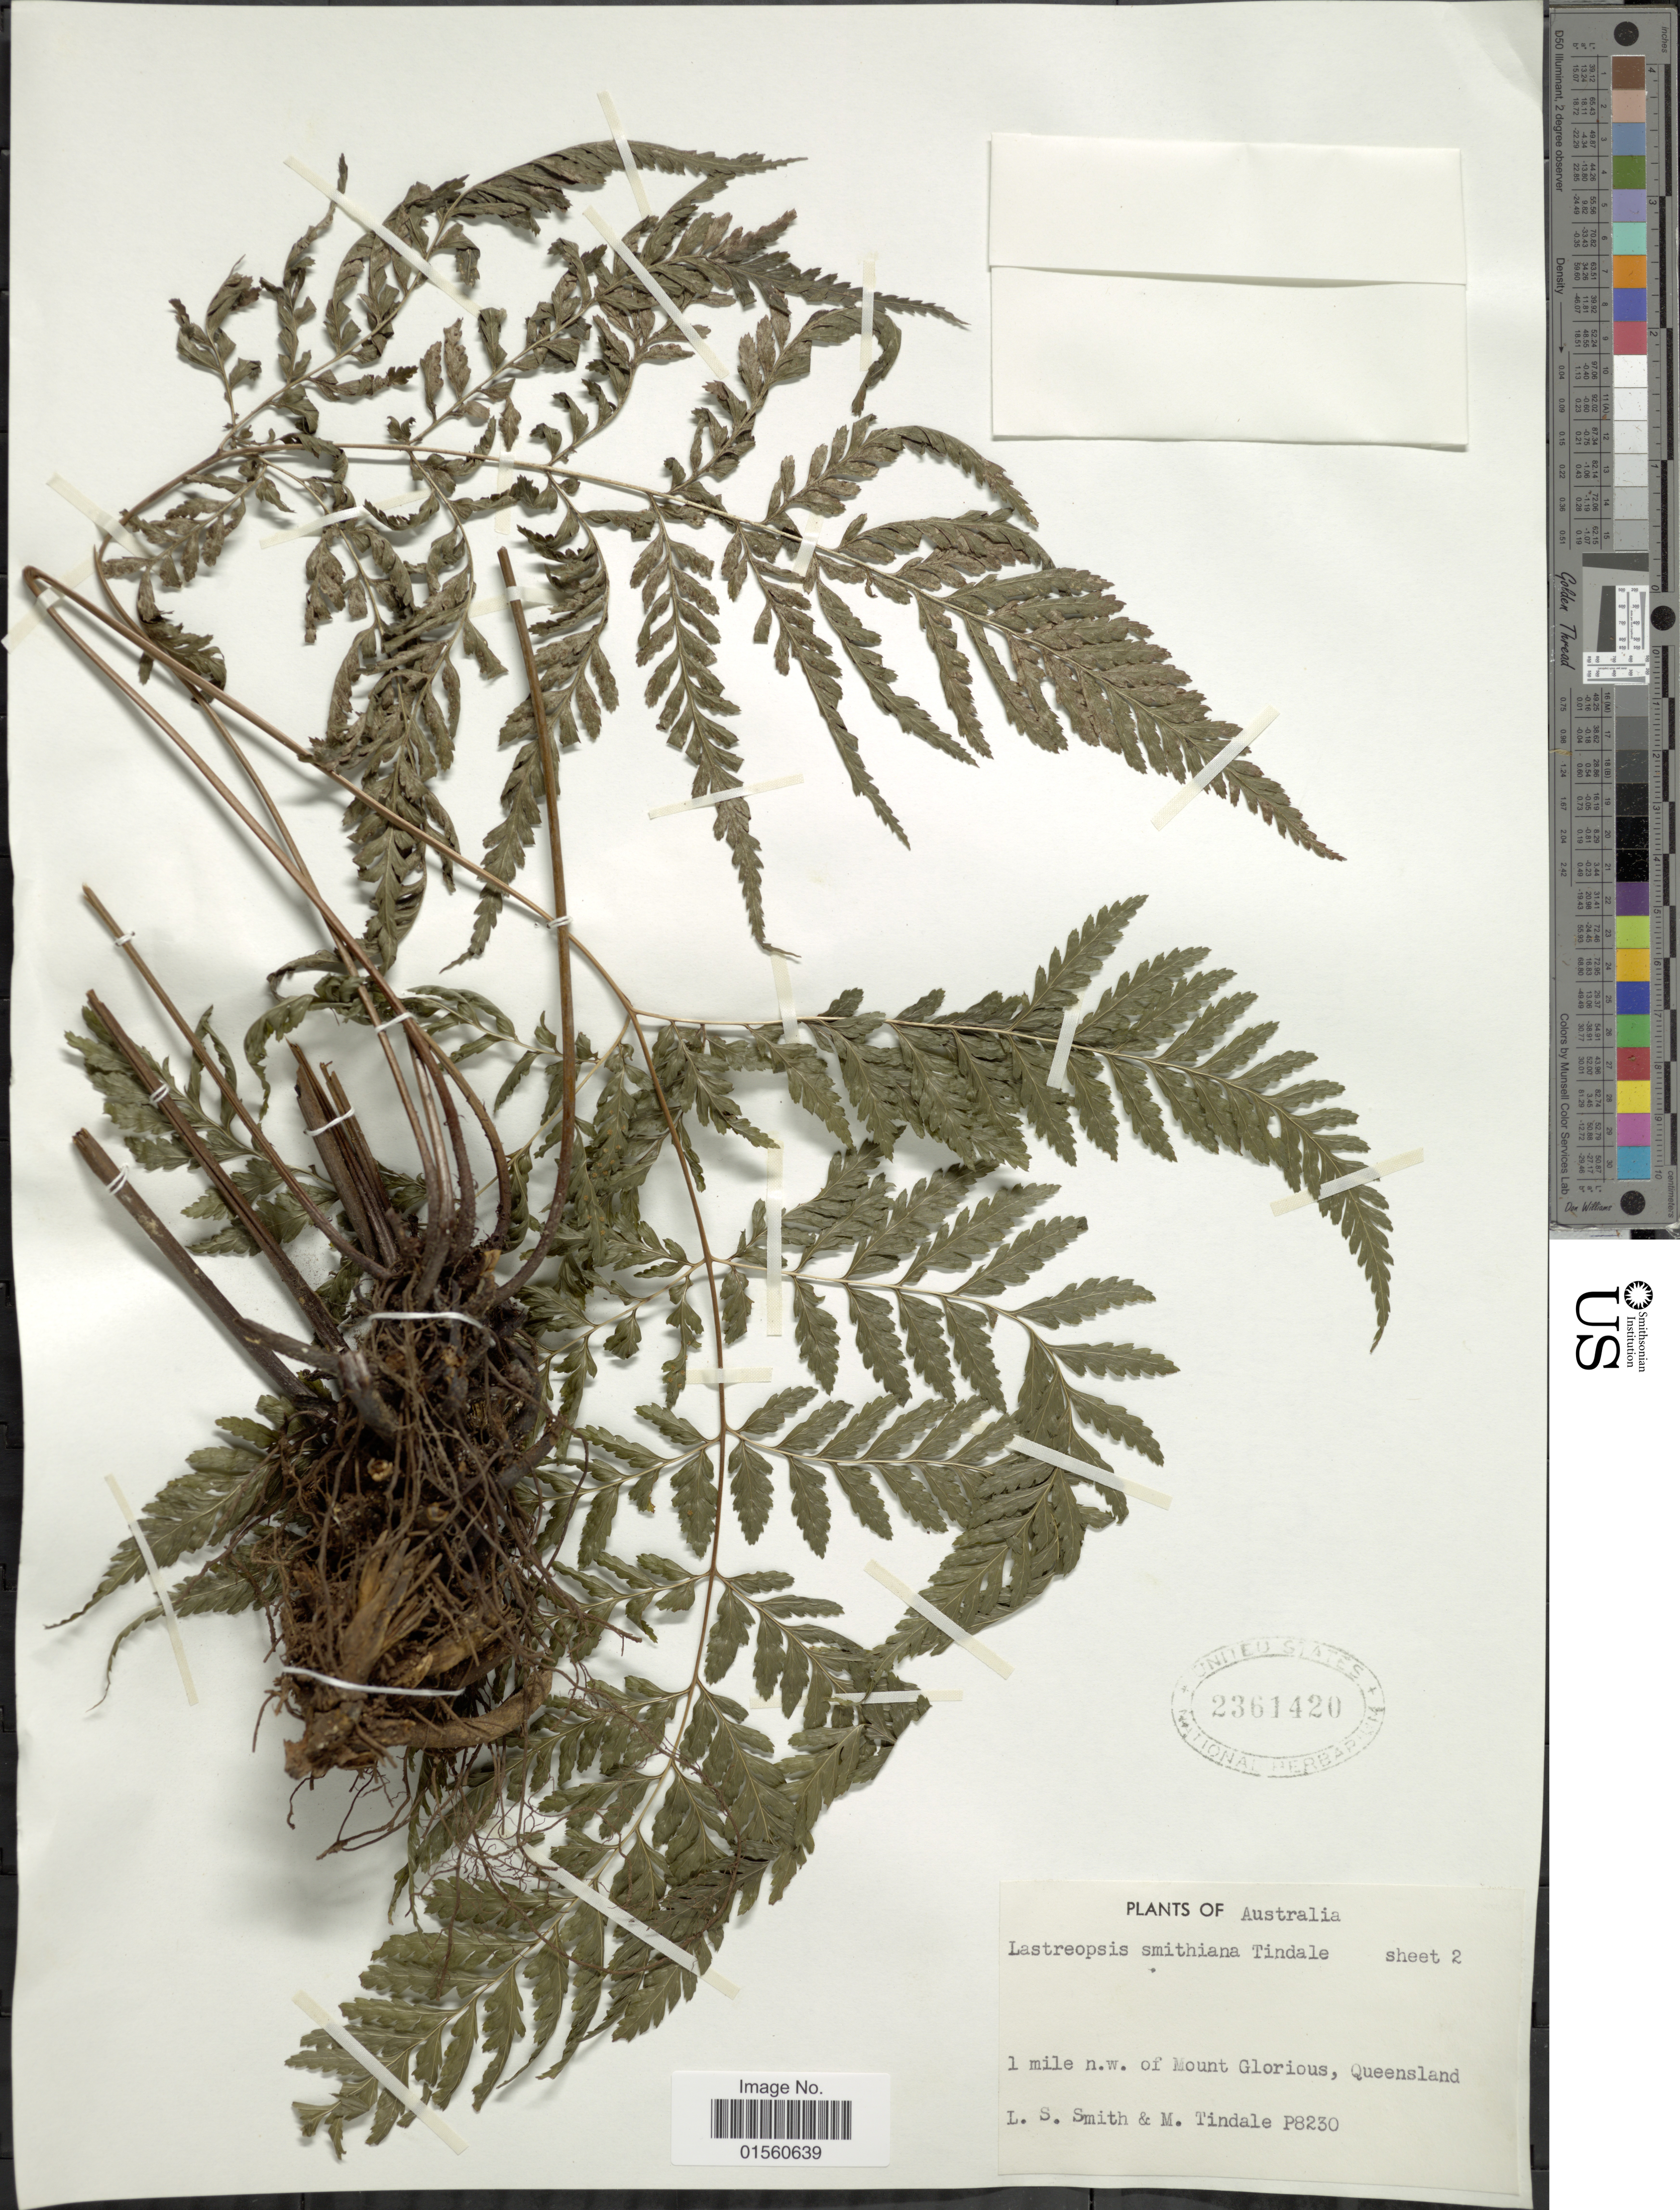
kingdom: Plantae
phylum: Tracheophyta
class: Polypodiopsida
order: Polypodiales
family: Dryopteridaceae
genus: Parapolystichum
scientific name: Parapolystichum smithianum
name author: (Tindale) Labiak et al.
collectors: L. Smith & M. D. Tindale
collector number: P8230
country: Australia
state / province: Queensland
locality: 1 mile n.w. of Mount Glorious, Queensland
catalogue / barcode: US 2361420